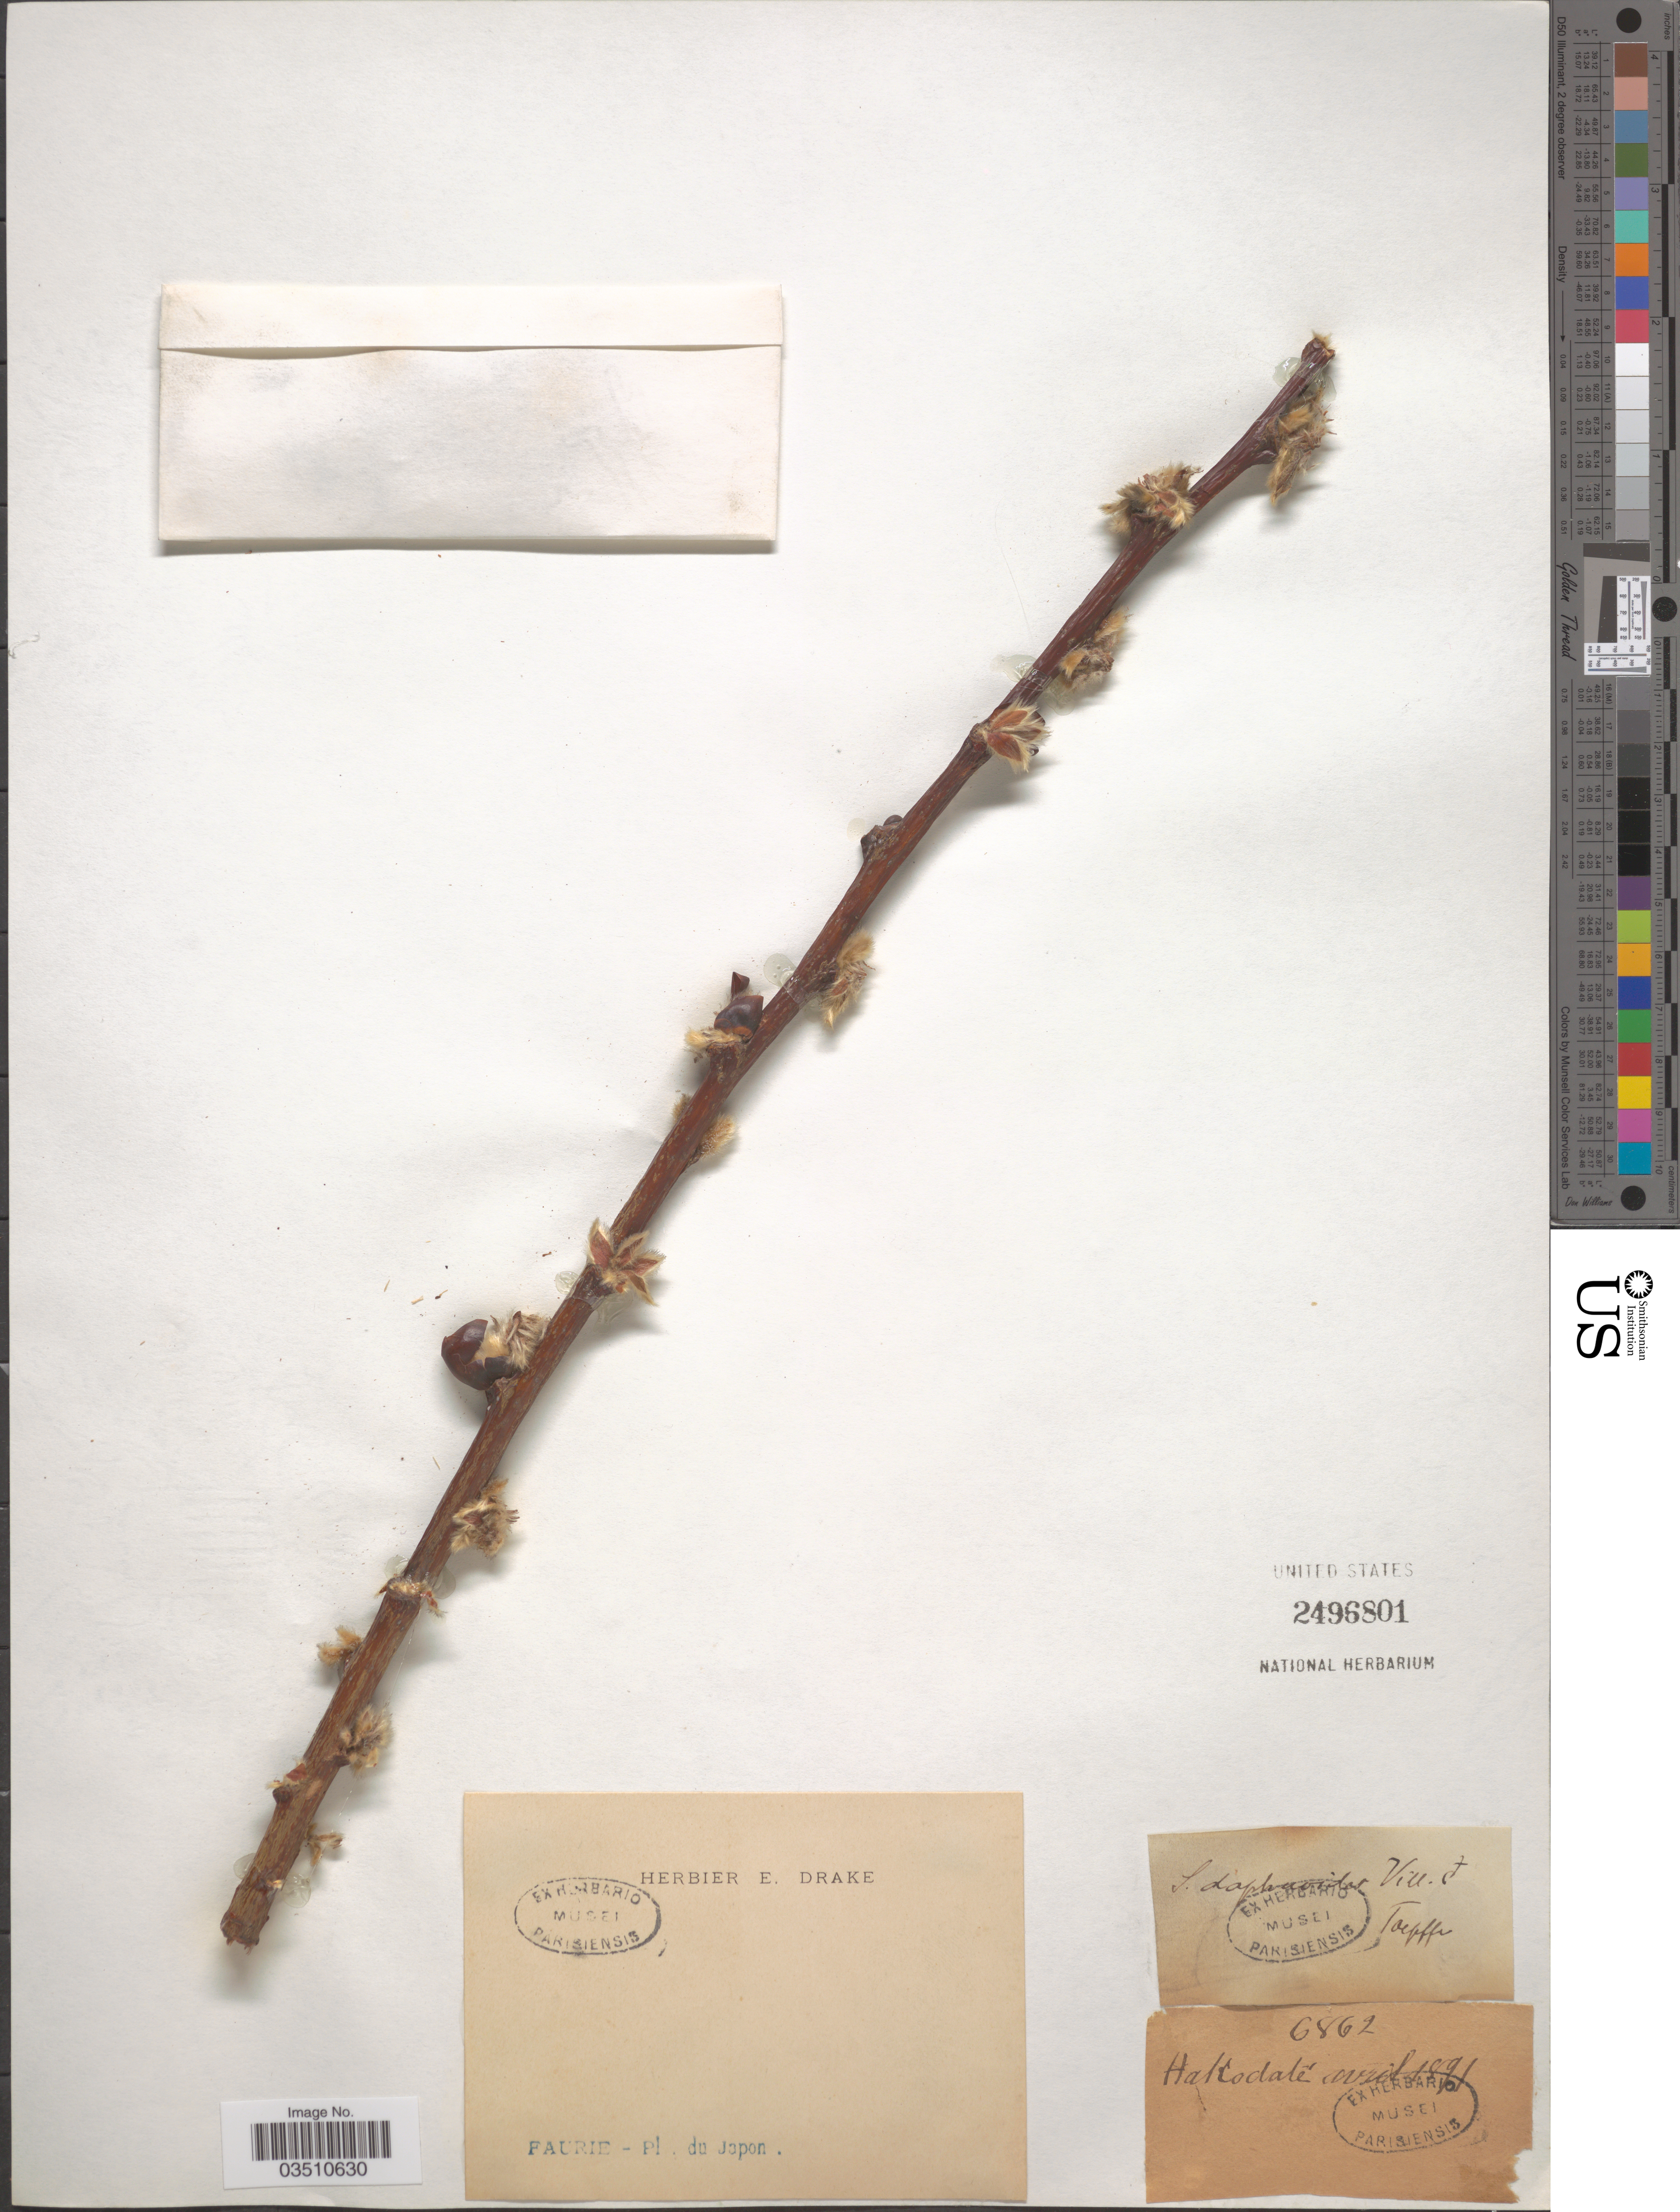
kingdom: Plantae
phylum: Tracheophyta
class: Magnoliopsida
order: Malpighiales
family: Salicaceae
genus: Salix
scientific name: Salix daphnoides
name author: Vill.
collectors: -. Faurie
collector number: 6862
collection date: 1891-04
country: Japan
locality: Hakodatê.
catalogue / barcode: US 2496801